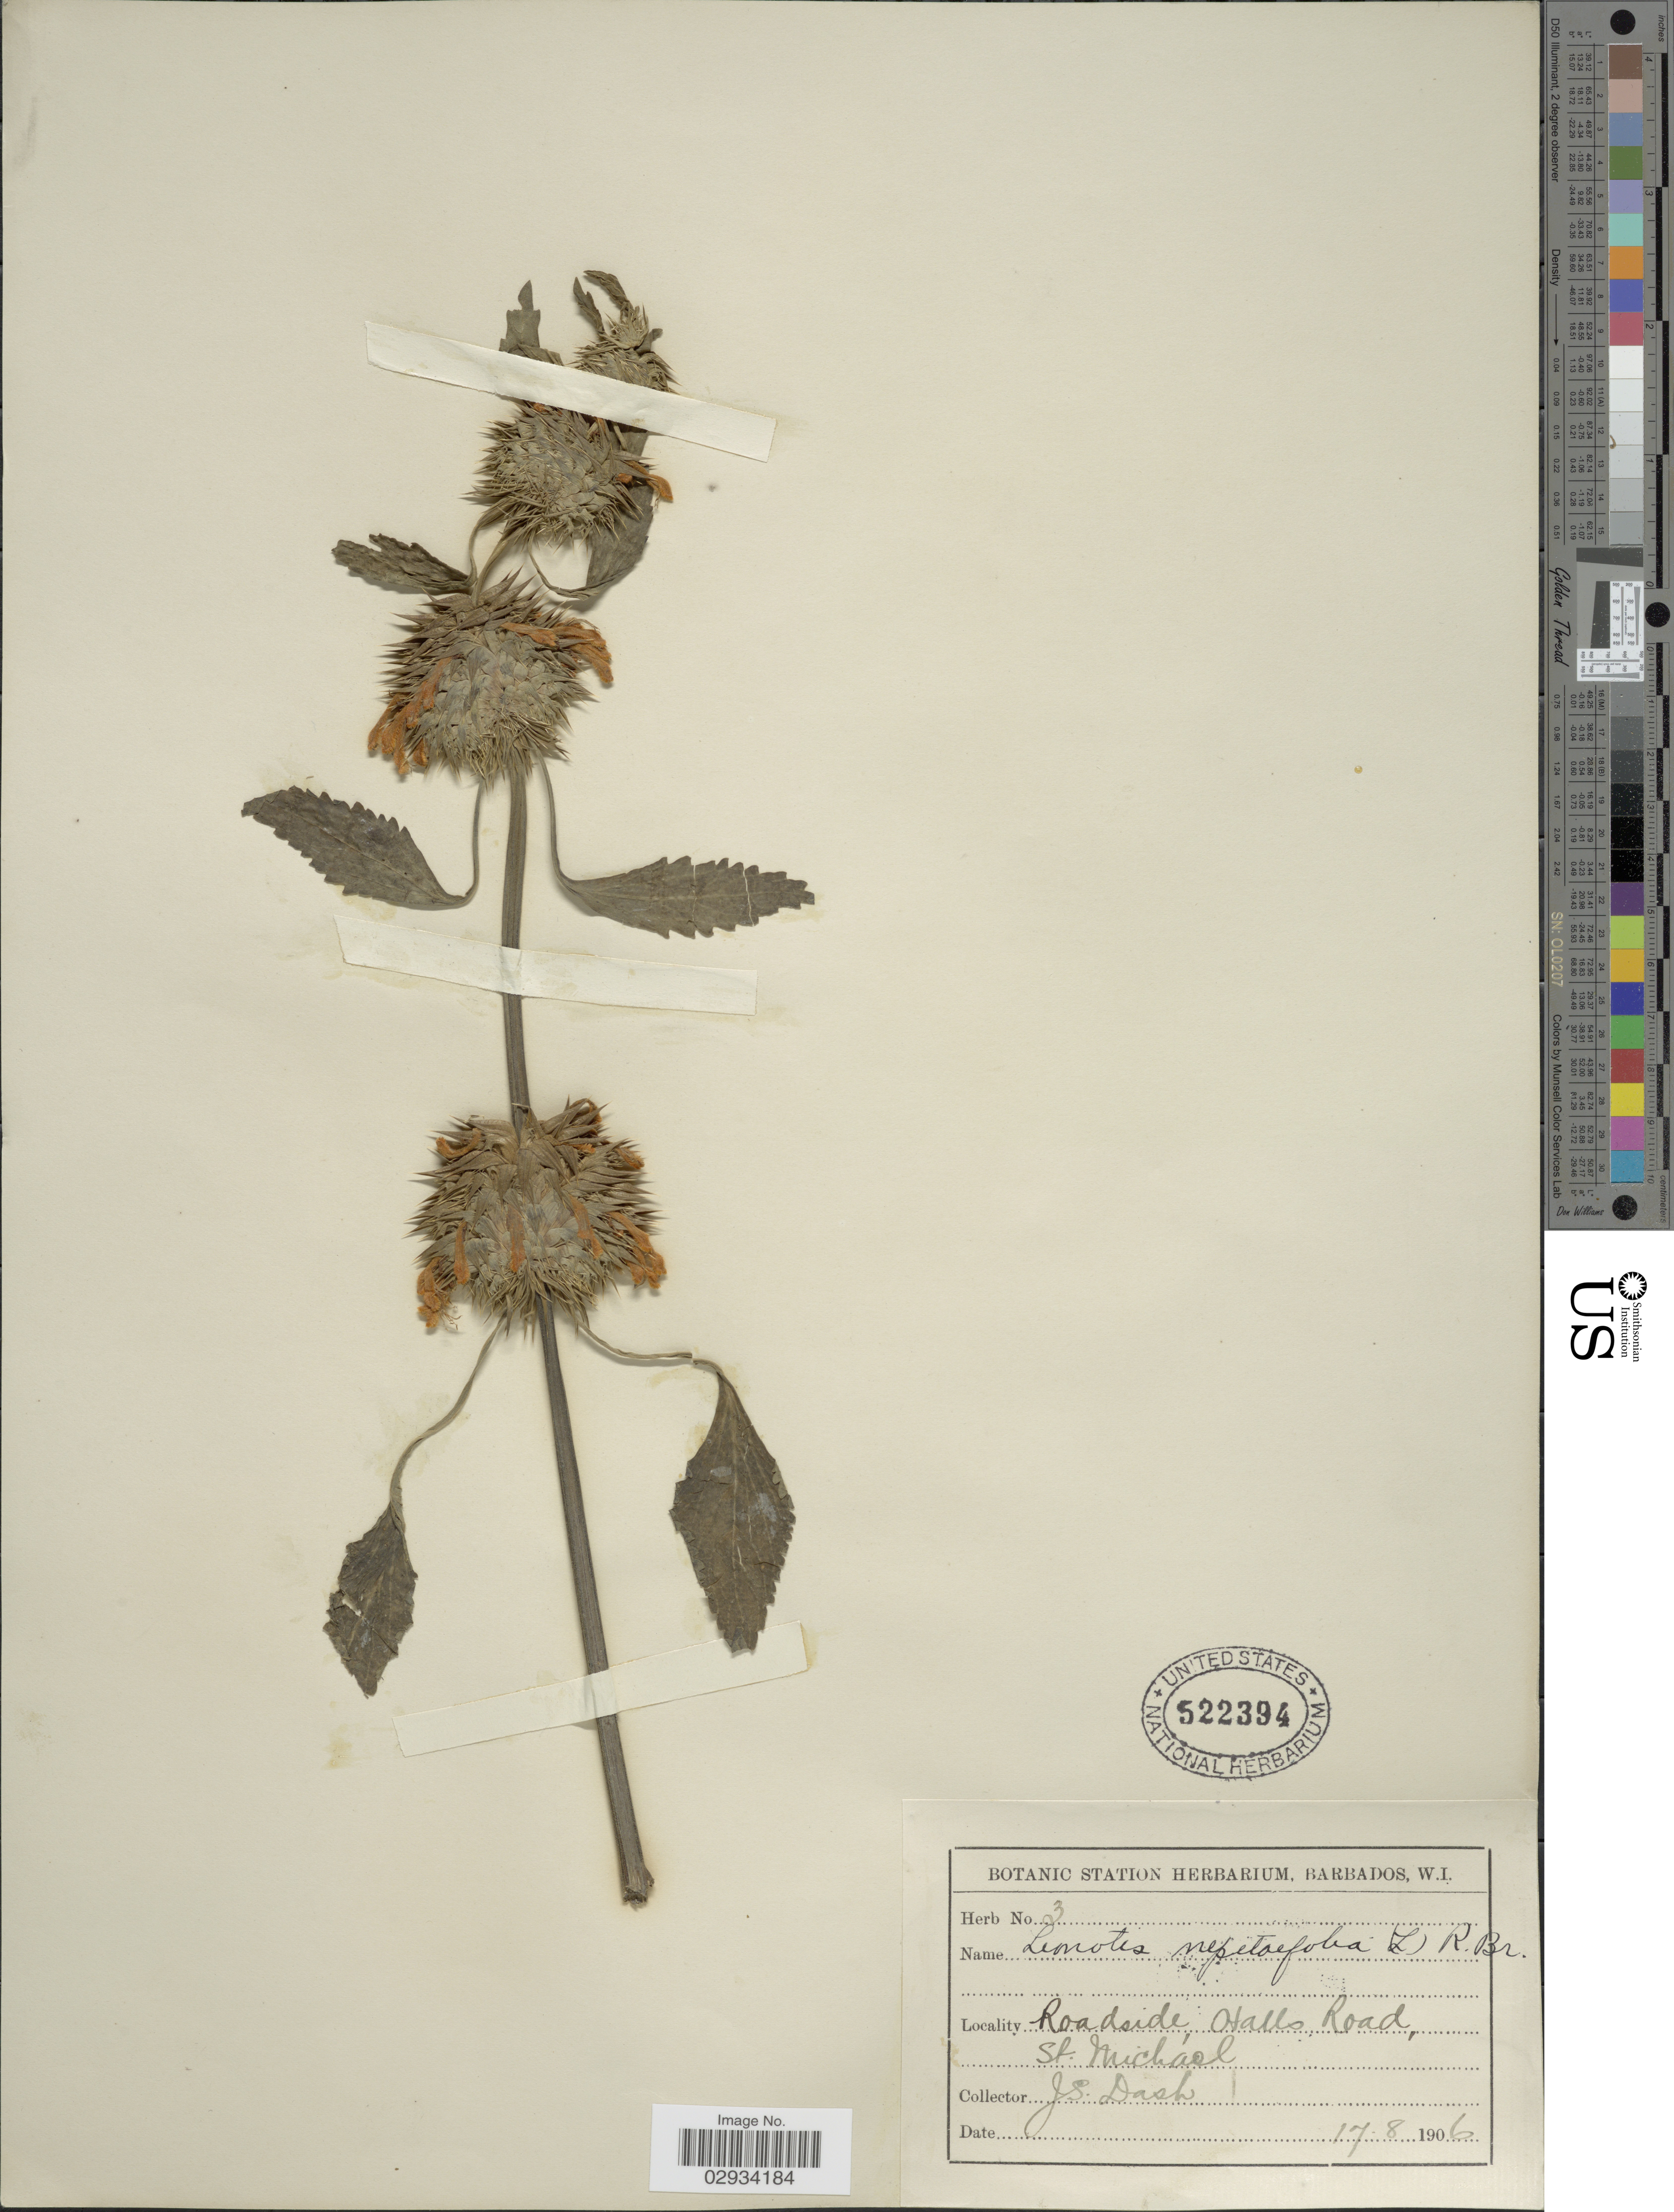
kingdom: Plantae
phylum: Tracheophyta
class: Magnoliopsida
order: Lamiales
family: Lamiaceae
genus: Leonotis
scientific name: Leonotis nepetifolia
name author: (L.) R. Br.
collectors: J. Dash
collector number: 3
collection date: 1906-08-17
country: Barbados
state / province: Saint Michael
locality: Roadside, Halls Road, St. Michael.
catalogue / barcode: US 522394